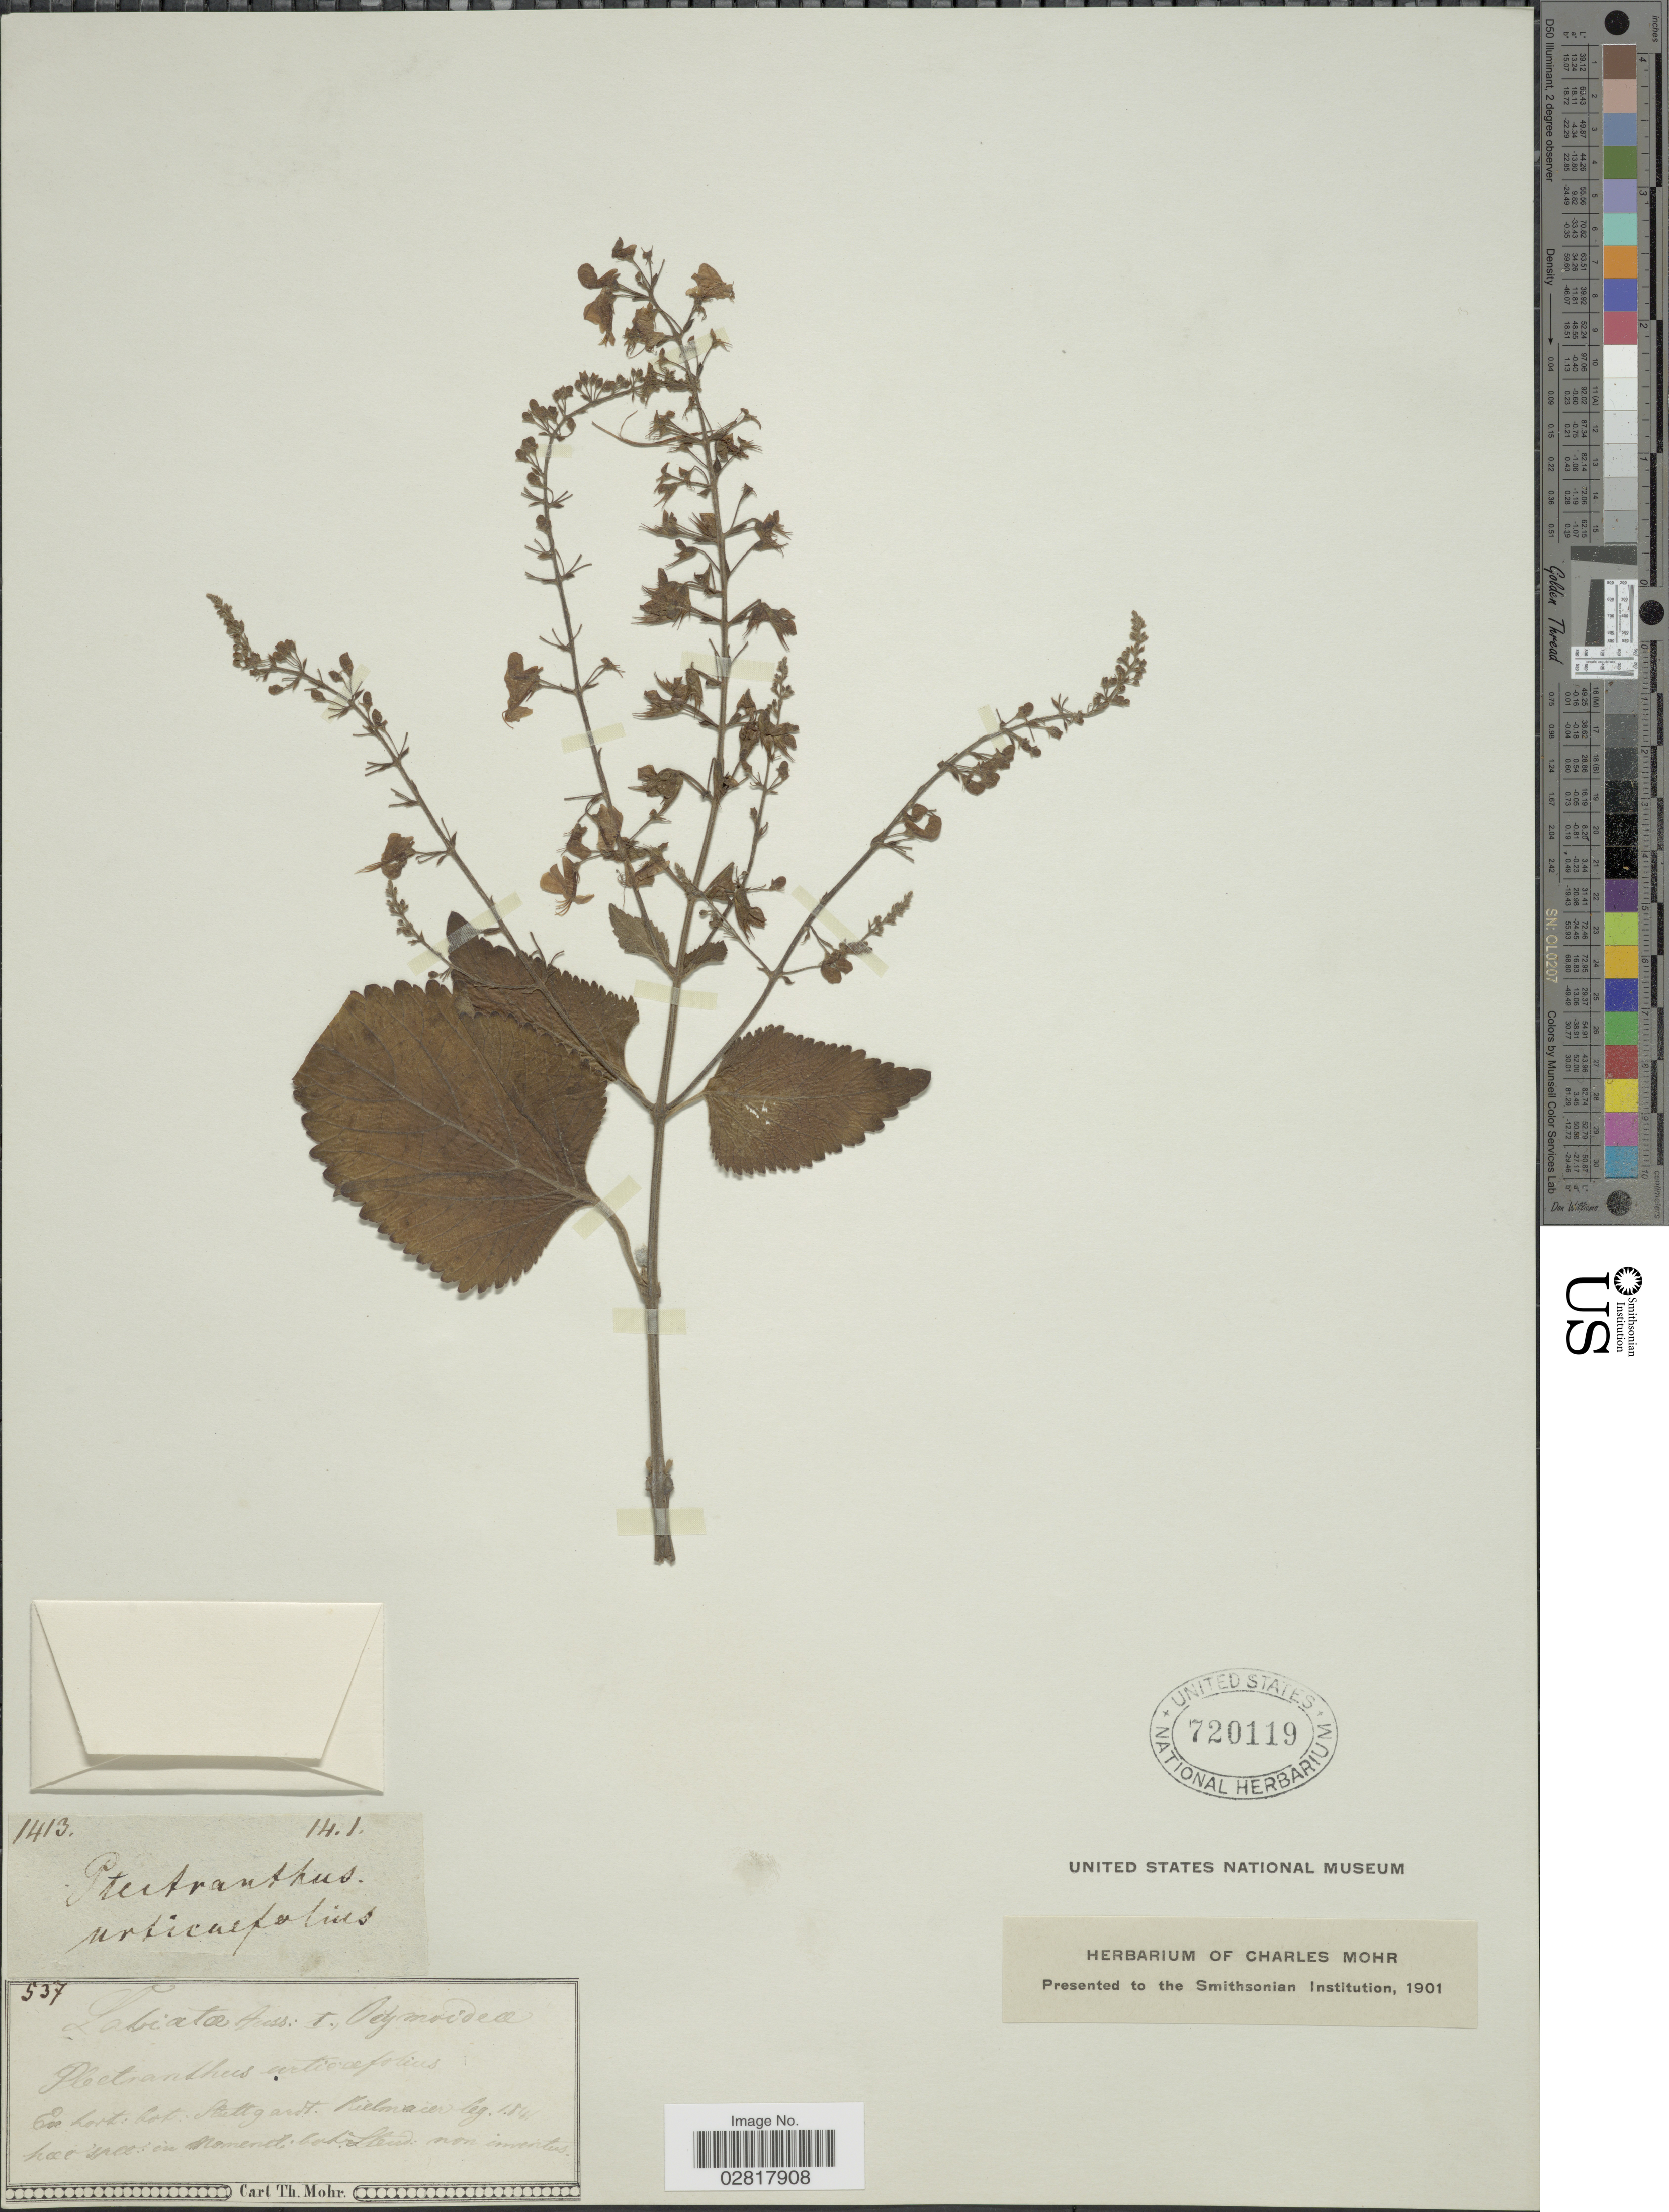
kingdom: Plantae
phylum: Tracheophyta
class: Magnoliopsida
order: Lamiales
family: Lamiaceae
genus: Plectranthus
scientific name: Plectranthus fruticosus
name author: L'Hér.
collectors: Kielmaier, --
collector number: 537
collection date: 1841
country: Germany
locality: Ex hort: bot: Stuttgardt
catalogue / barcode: US 720119